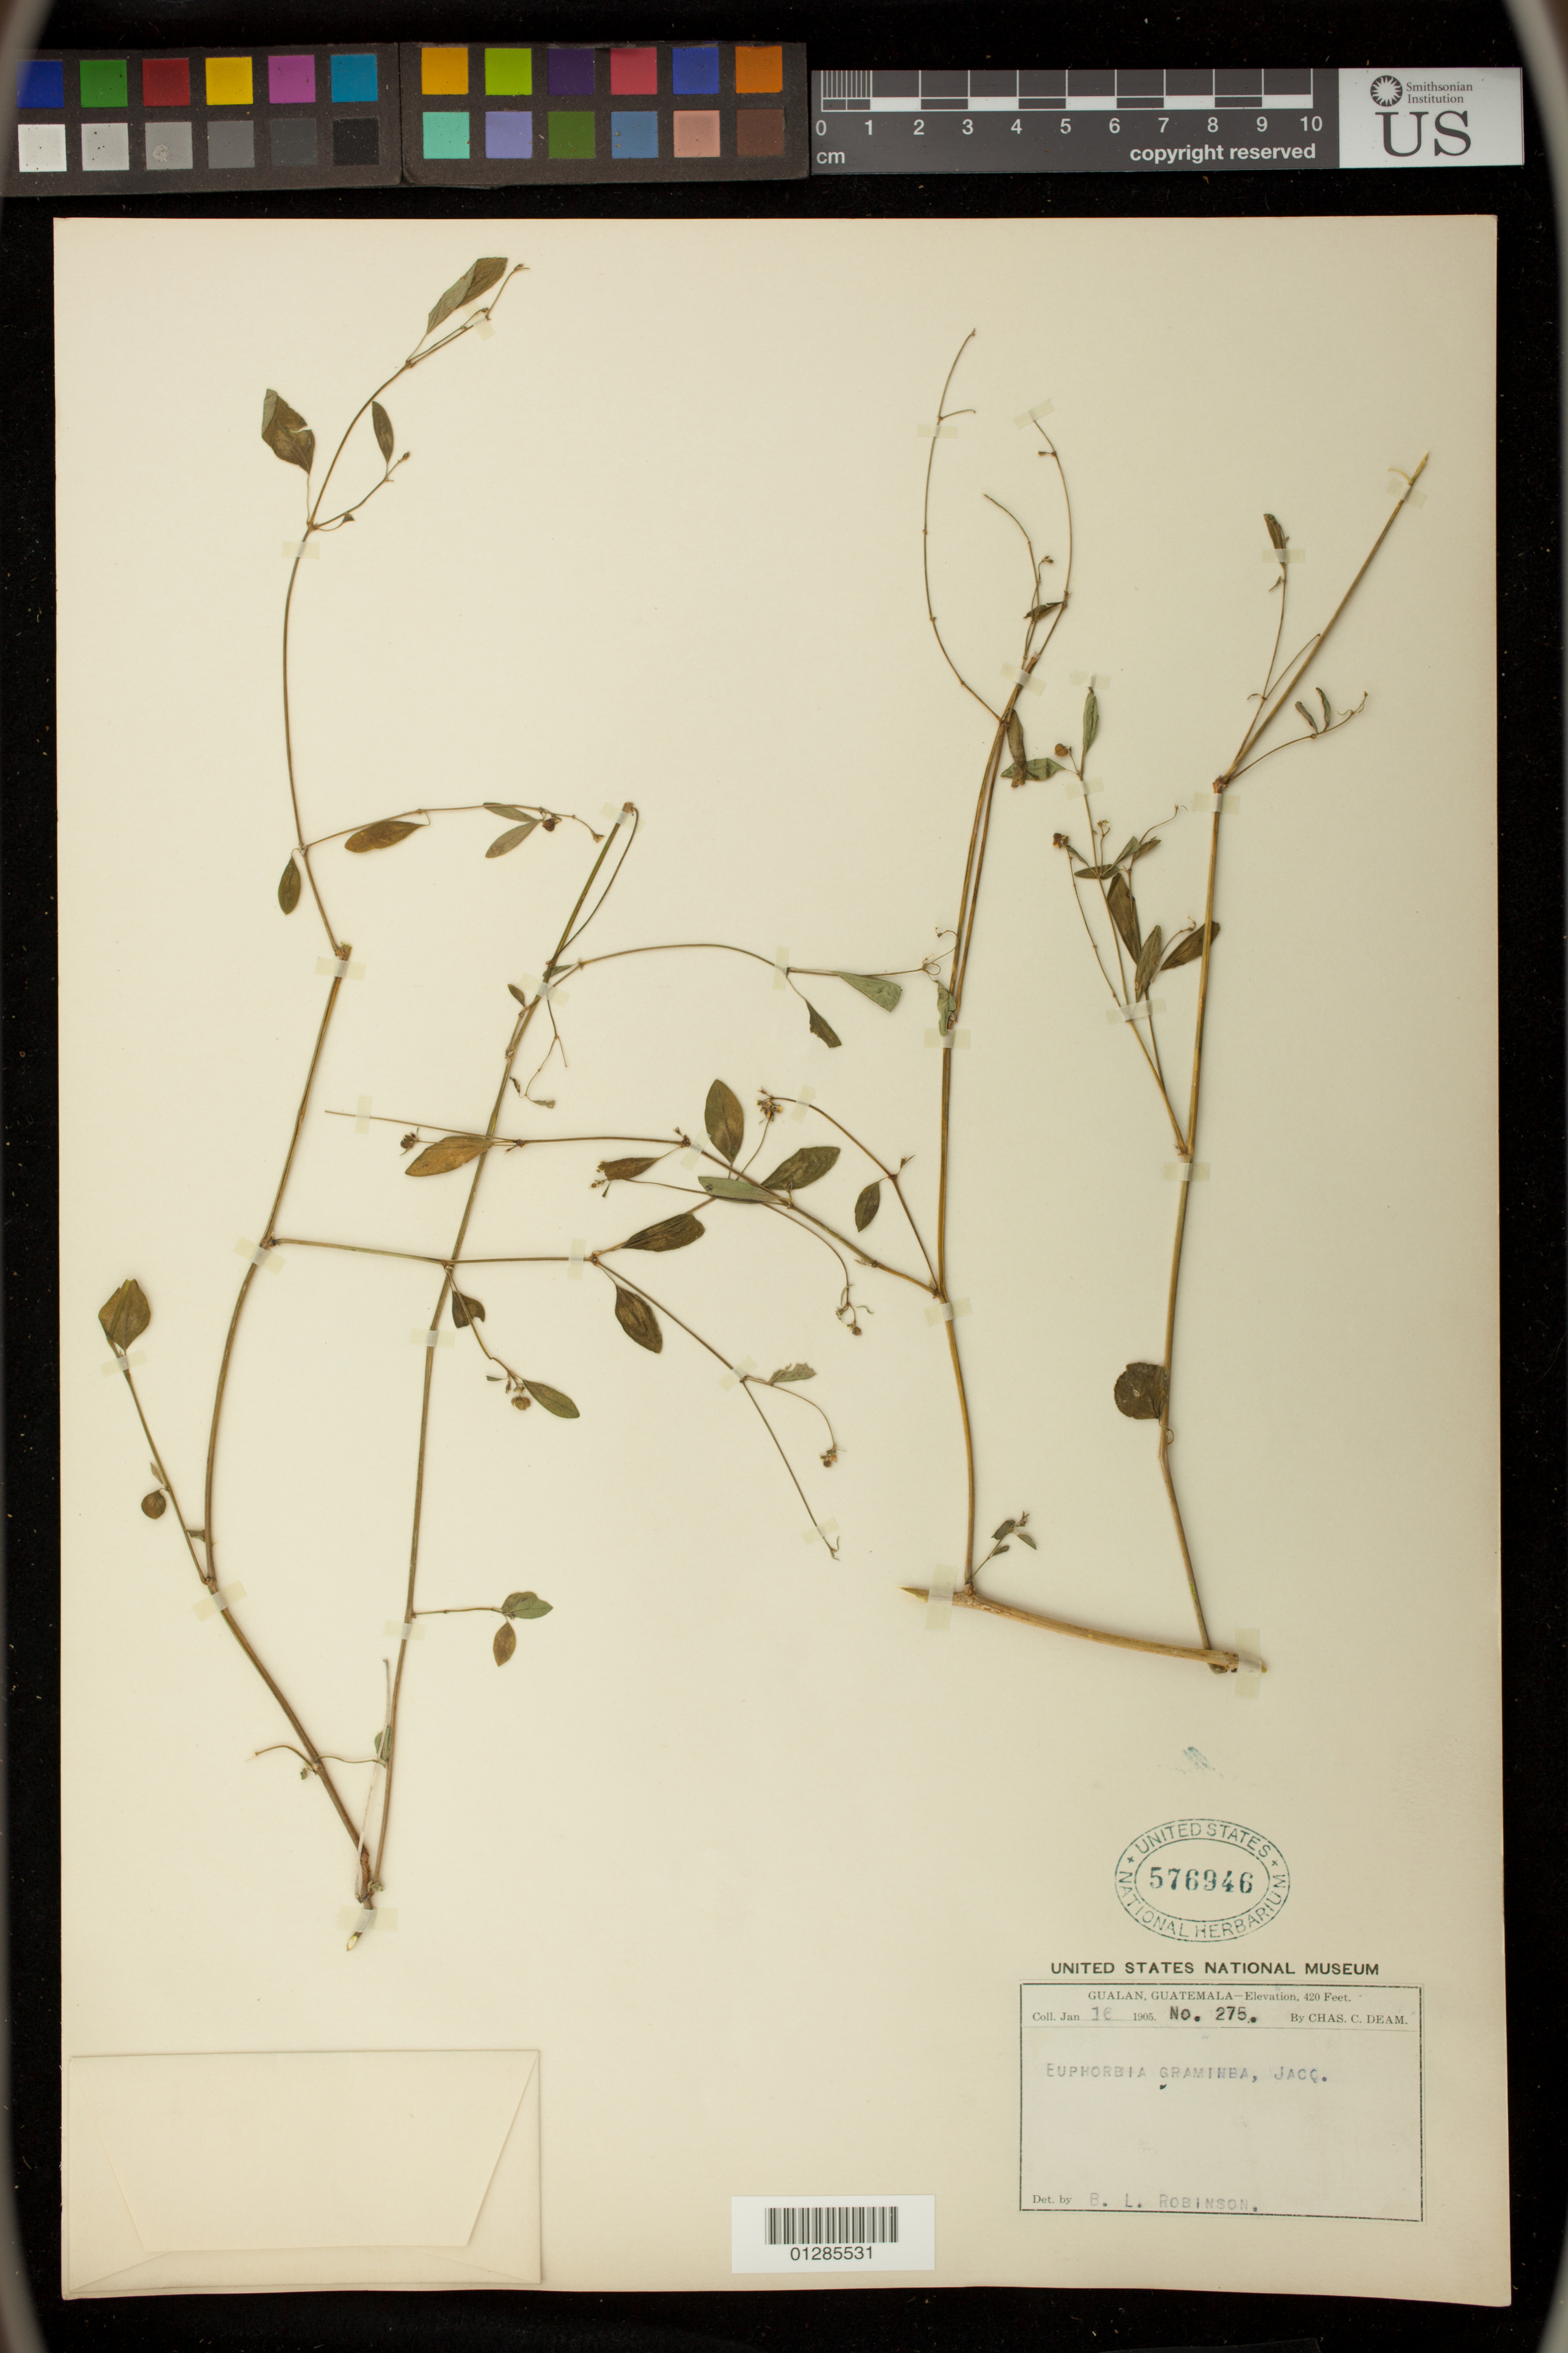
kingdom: Plantae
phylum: Tracheophyta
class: Magnoliopsida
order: Malpighiales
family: Euphorbiaceae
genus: Euphorbia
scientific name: Euphorbia graminea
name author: Jacq.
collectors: C. C. Deam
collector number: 275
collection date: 1905-01-16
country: Guatemala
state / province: Zacapa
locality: Gualan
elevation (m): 128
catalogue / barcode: US 576946